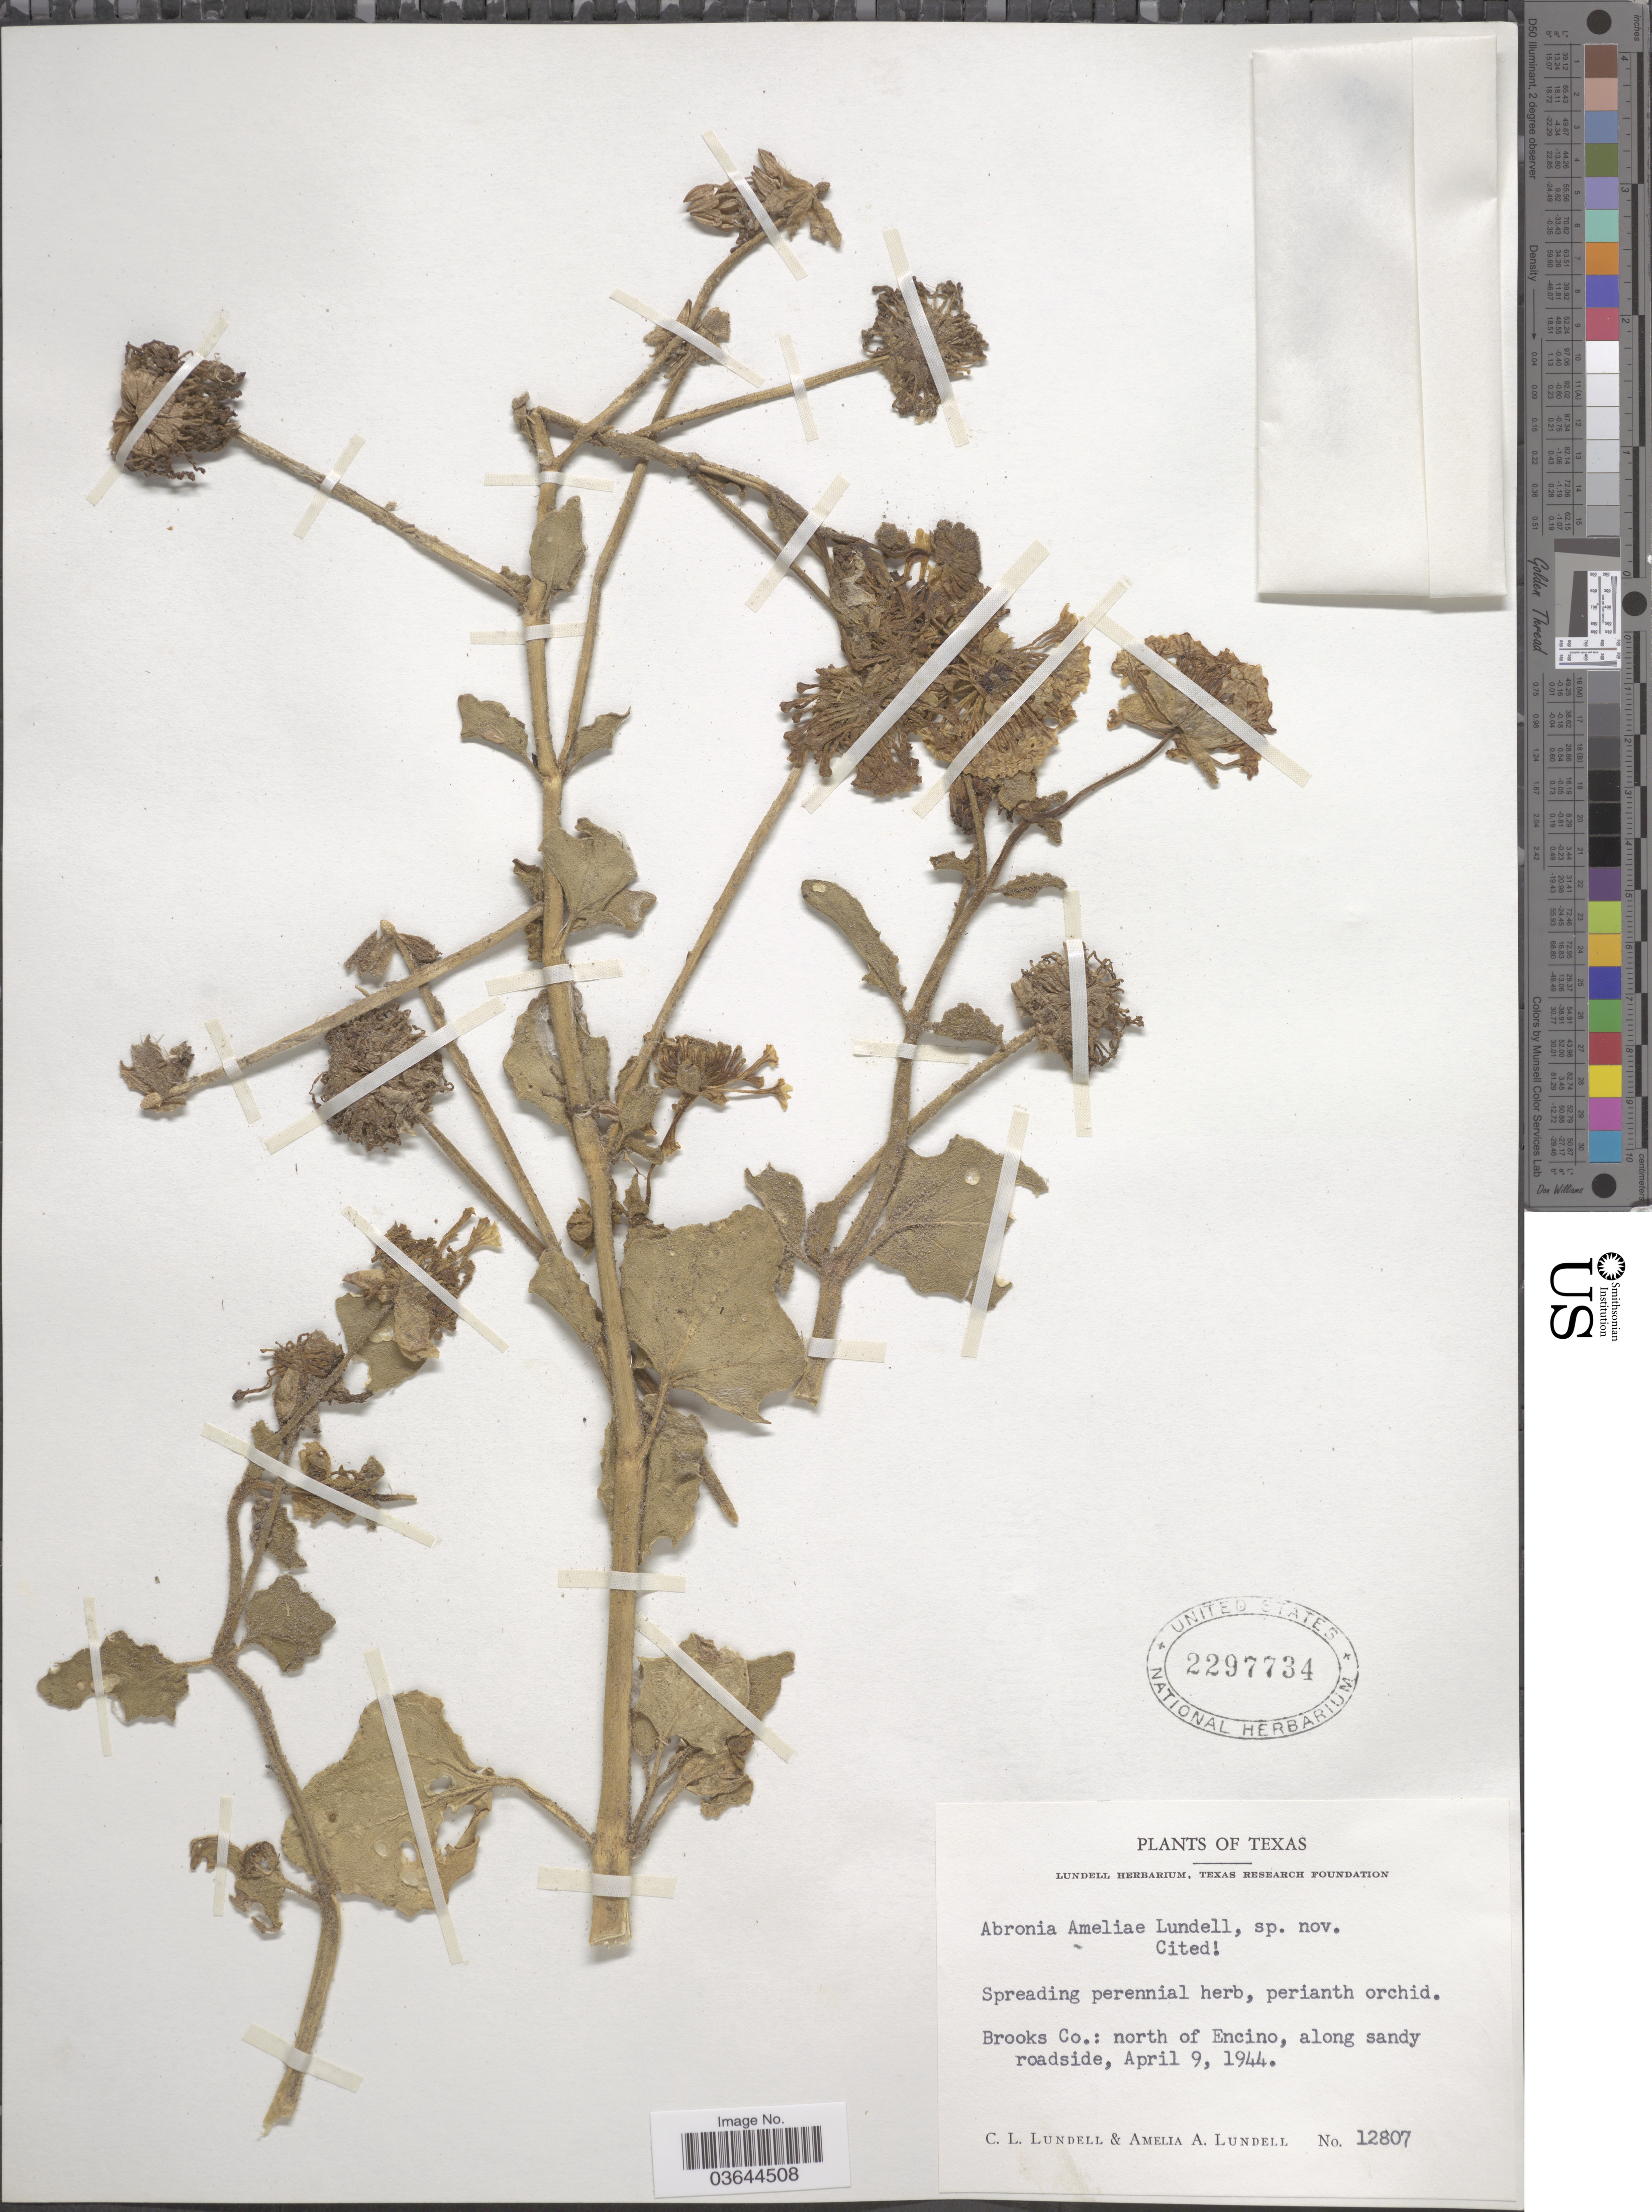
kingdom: Plantae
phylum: Tracheophyta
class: Magnoliopsida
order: Caryophyllales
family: Nyctaginaceae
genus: Abronia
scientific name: Abronia ameliae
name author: Lundell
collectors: C. L. Lundell & A. A. Lundell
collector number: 12807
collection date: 1944-04-09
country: United States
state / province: Texas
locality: Brooks Co.: north of Encino, along sandy roadside.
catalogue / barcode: US 2297734